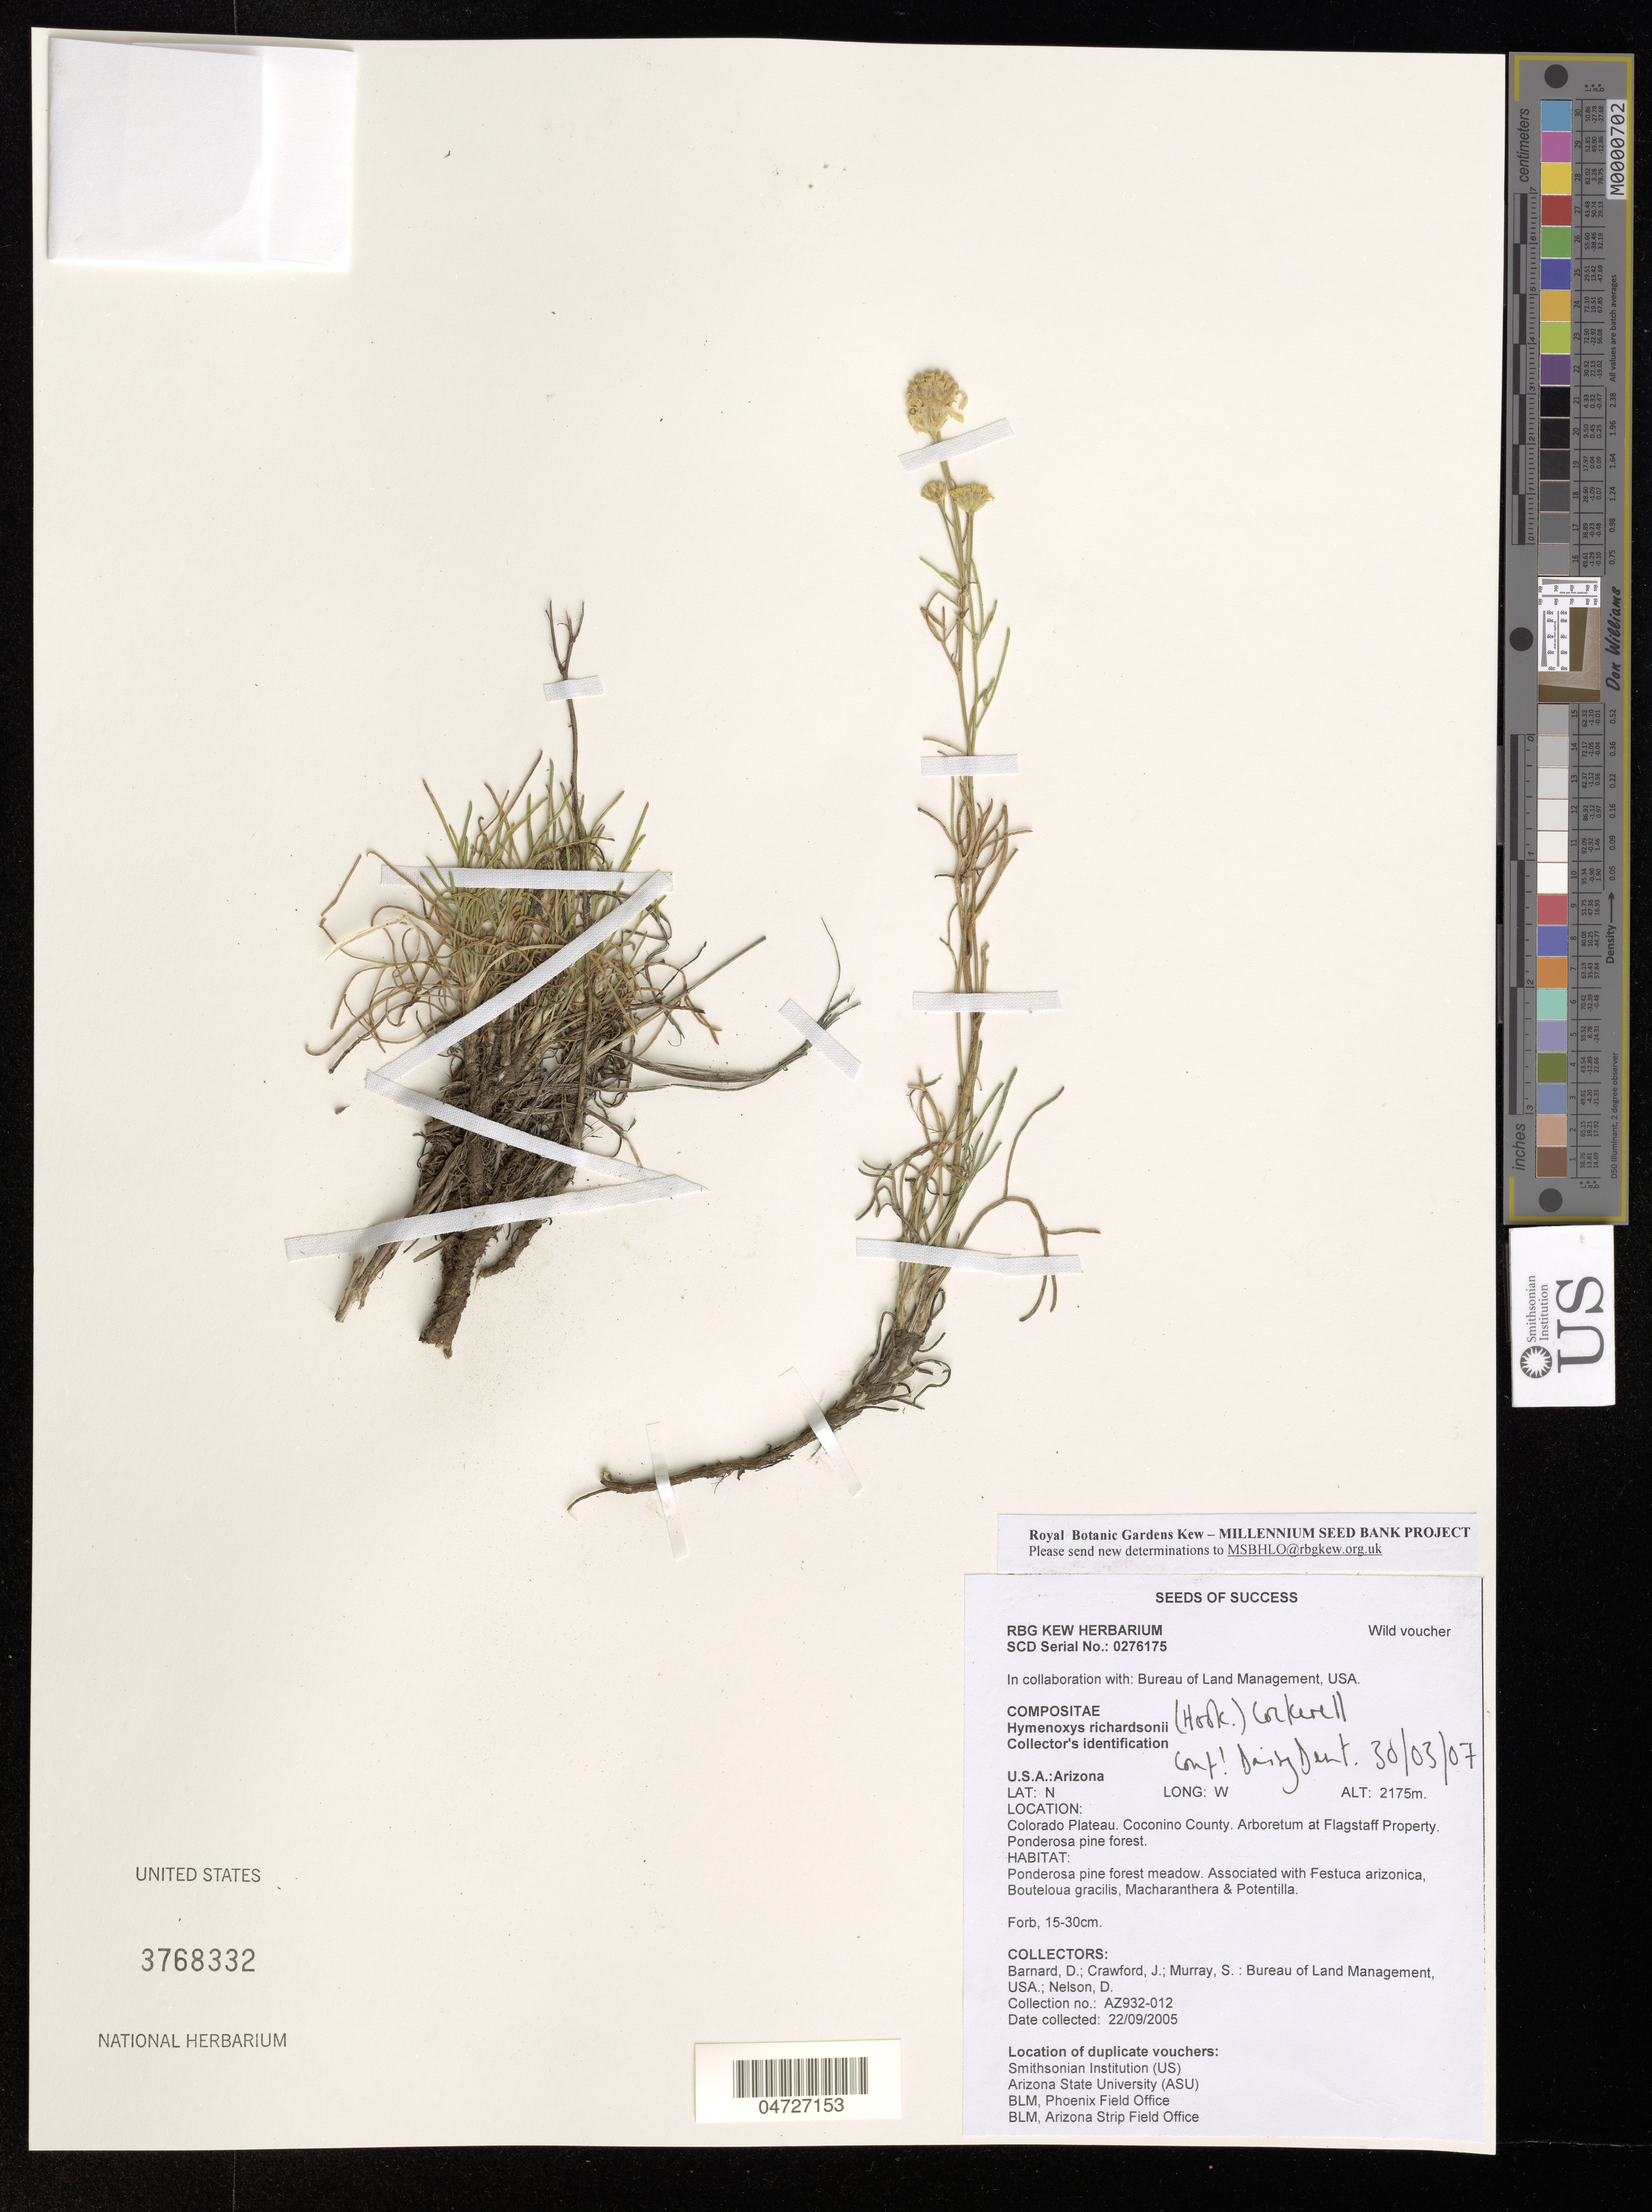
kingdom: Plantae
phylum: Tracheophyta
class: Magnoliopsida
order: Asterales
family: Asteraceae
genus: Hymenoxys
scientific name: Hymenoxys richardsonii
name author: (Hook.) Cockerell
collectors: D. Barnard, J. Crawford, S. Murray & D. Nelson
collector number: AZ932-012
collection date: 2005-09-22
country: United States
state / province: Arizona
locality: Colorado Plateau. Coconino County. Arboretum at Flagstaff Property. Ponderosa pine forest.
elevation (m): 2175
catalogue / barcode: US 3768332